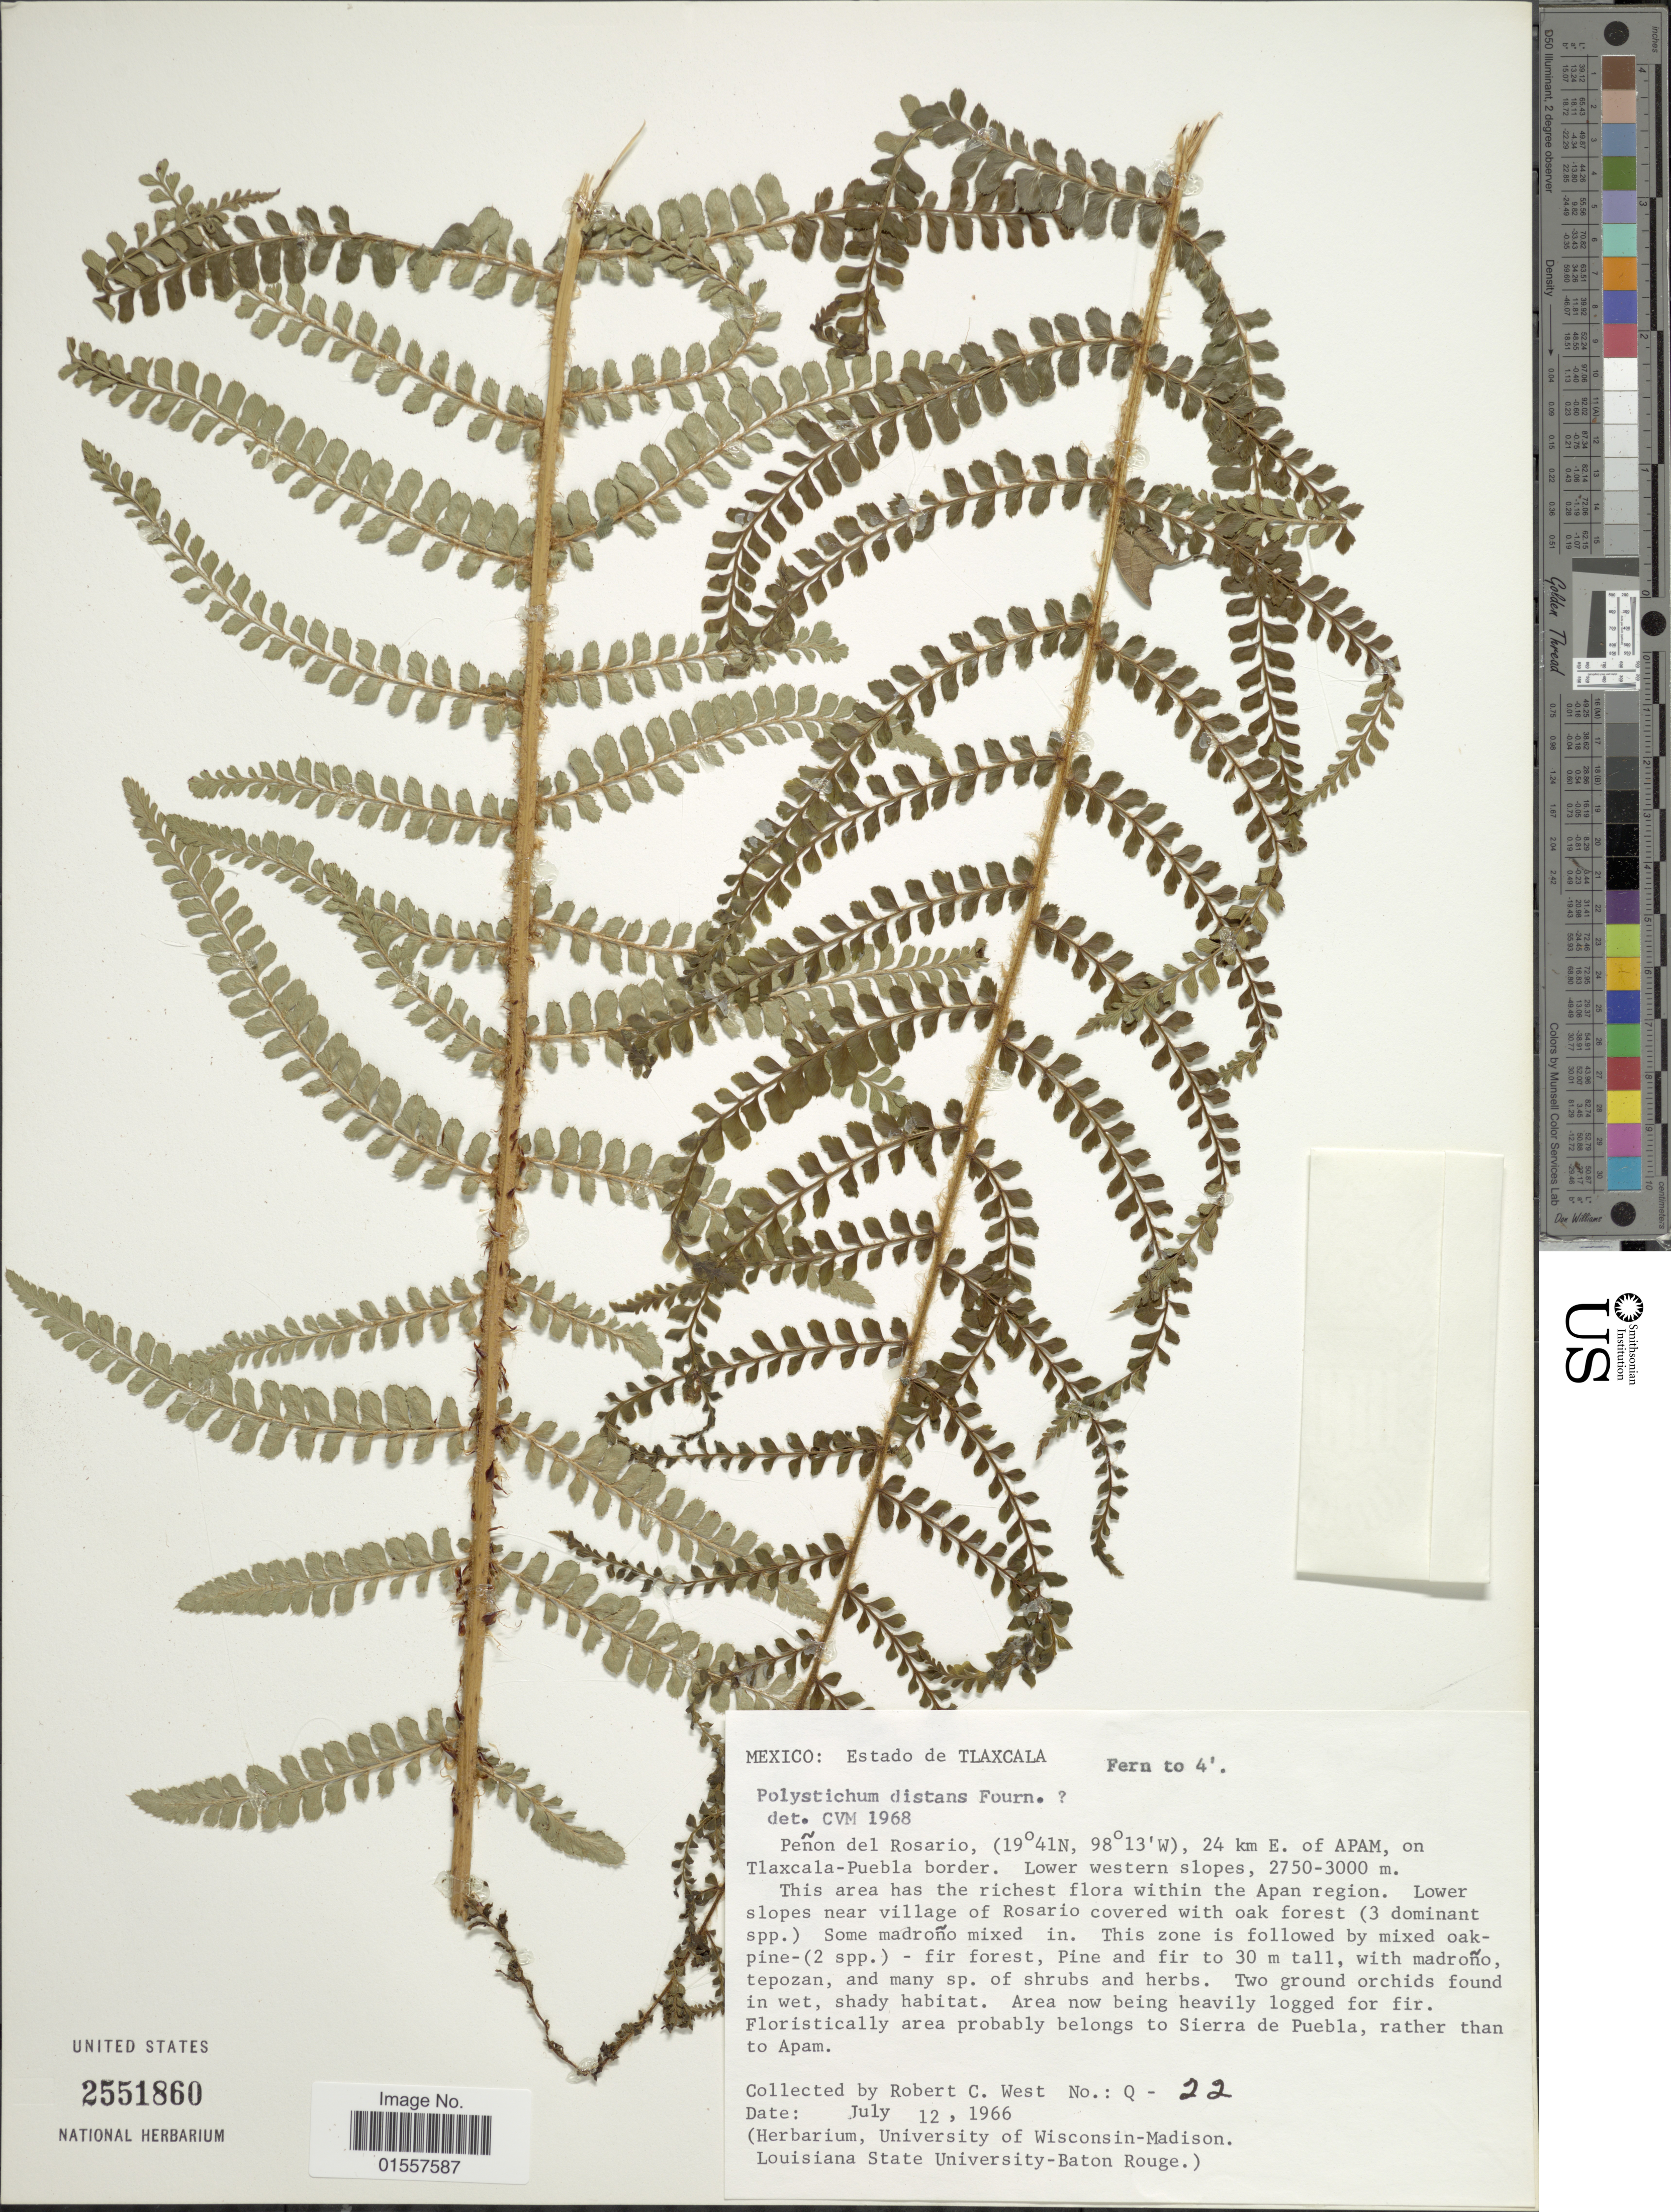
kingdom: Plantae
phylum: Tracheophyta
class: Polypodiopsida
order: Polypodiales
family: Dryopteridaceae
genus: Polystichum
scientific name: Polystichum distans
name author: E. Fourn.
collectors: R. West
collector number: Q-22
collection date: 1966-07-12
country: Mexico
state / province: Tlaxcala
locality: Estado de Tlaxcala, Penon del Rosario, 24 km E. of Apam, on Tlaxcala-Puebla border, lower slopes near village of Rosario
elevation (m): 2750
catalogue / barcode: US 2551860